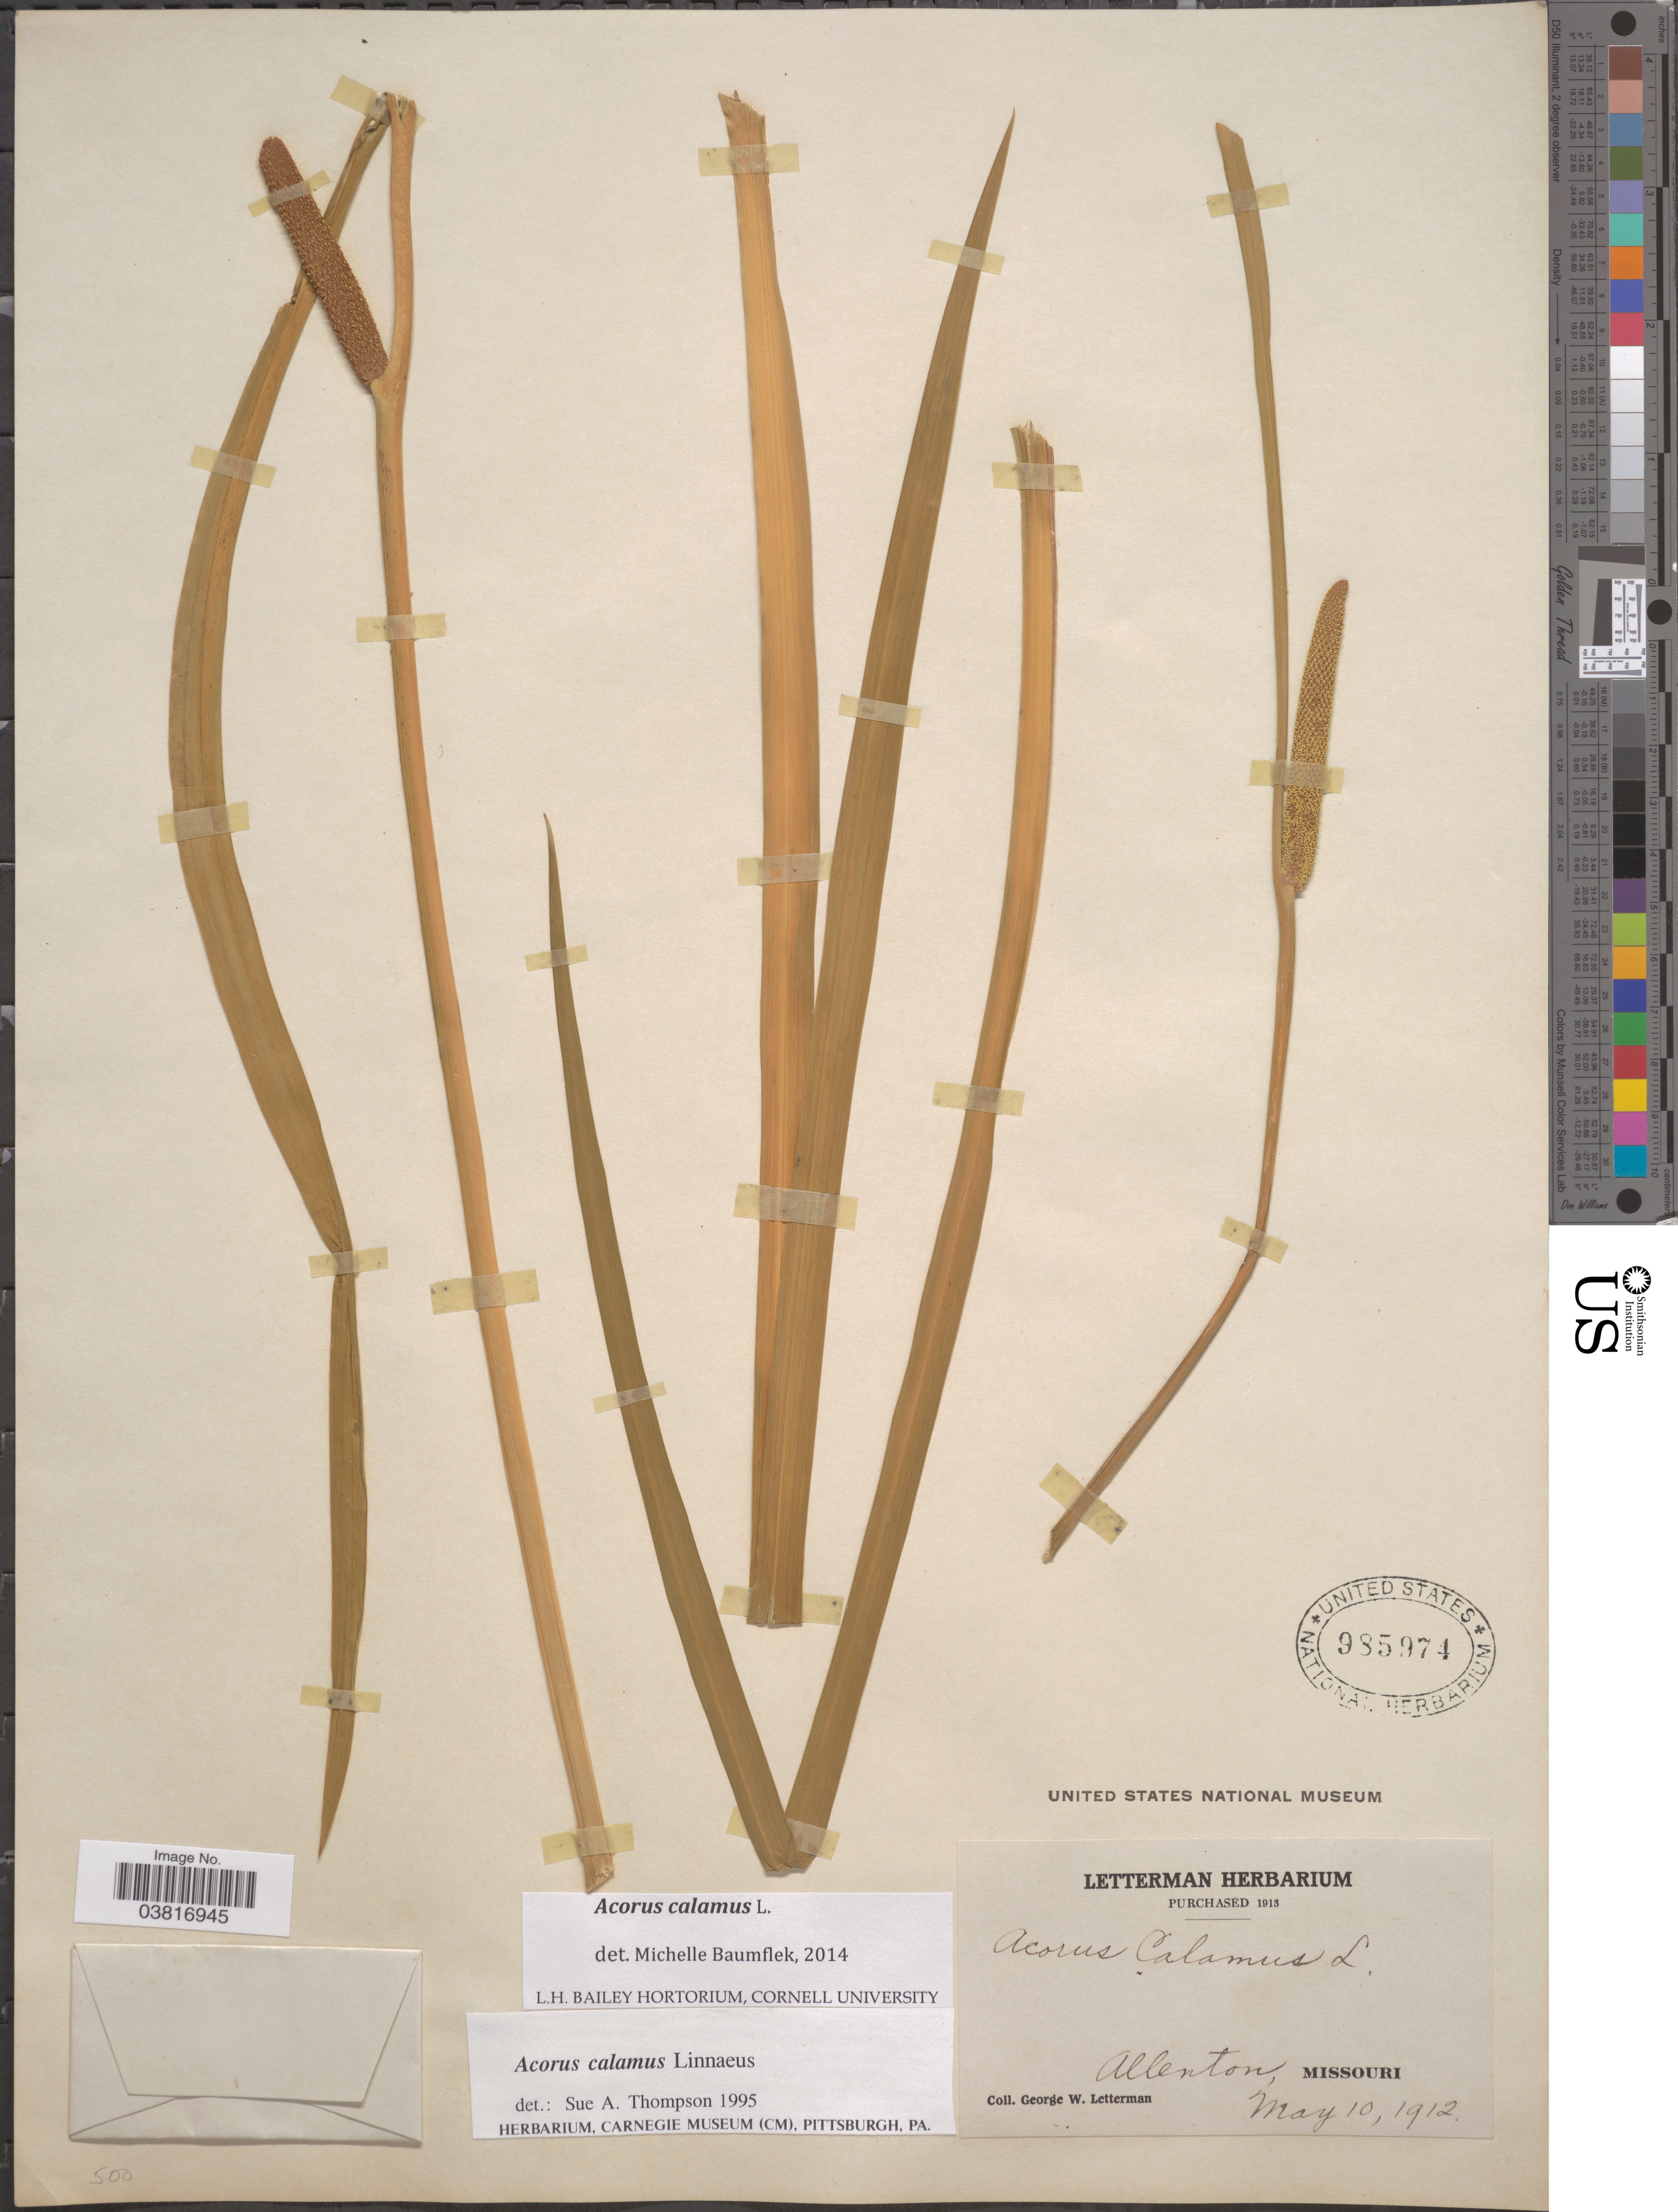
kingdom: Plantae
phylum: Tracheophyta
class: Liliopsida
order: Acorales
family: Acoraceae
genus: Acorus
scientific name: Acorus calamus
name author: L.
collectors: G. W. Letterman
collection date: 1912-05-10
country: United States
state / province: Missouri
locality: Allenton.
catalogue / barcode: US 985974